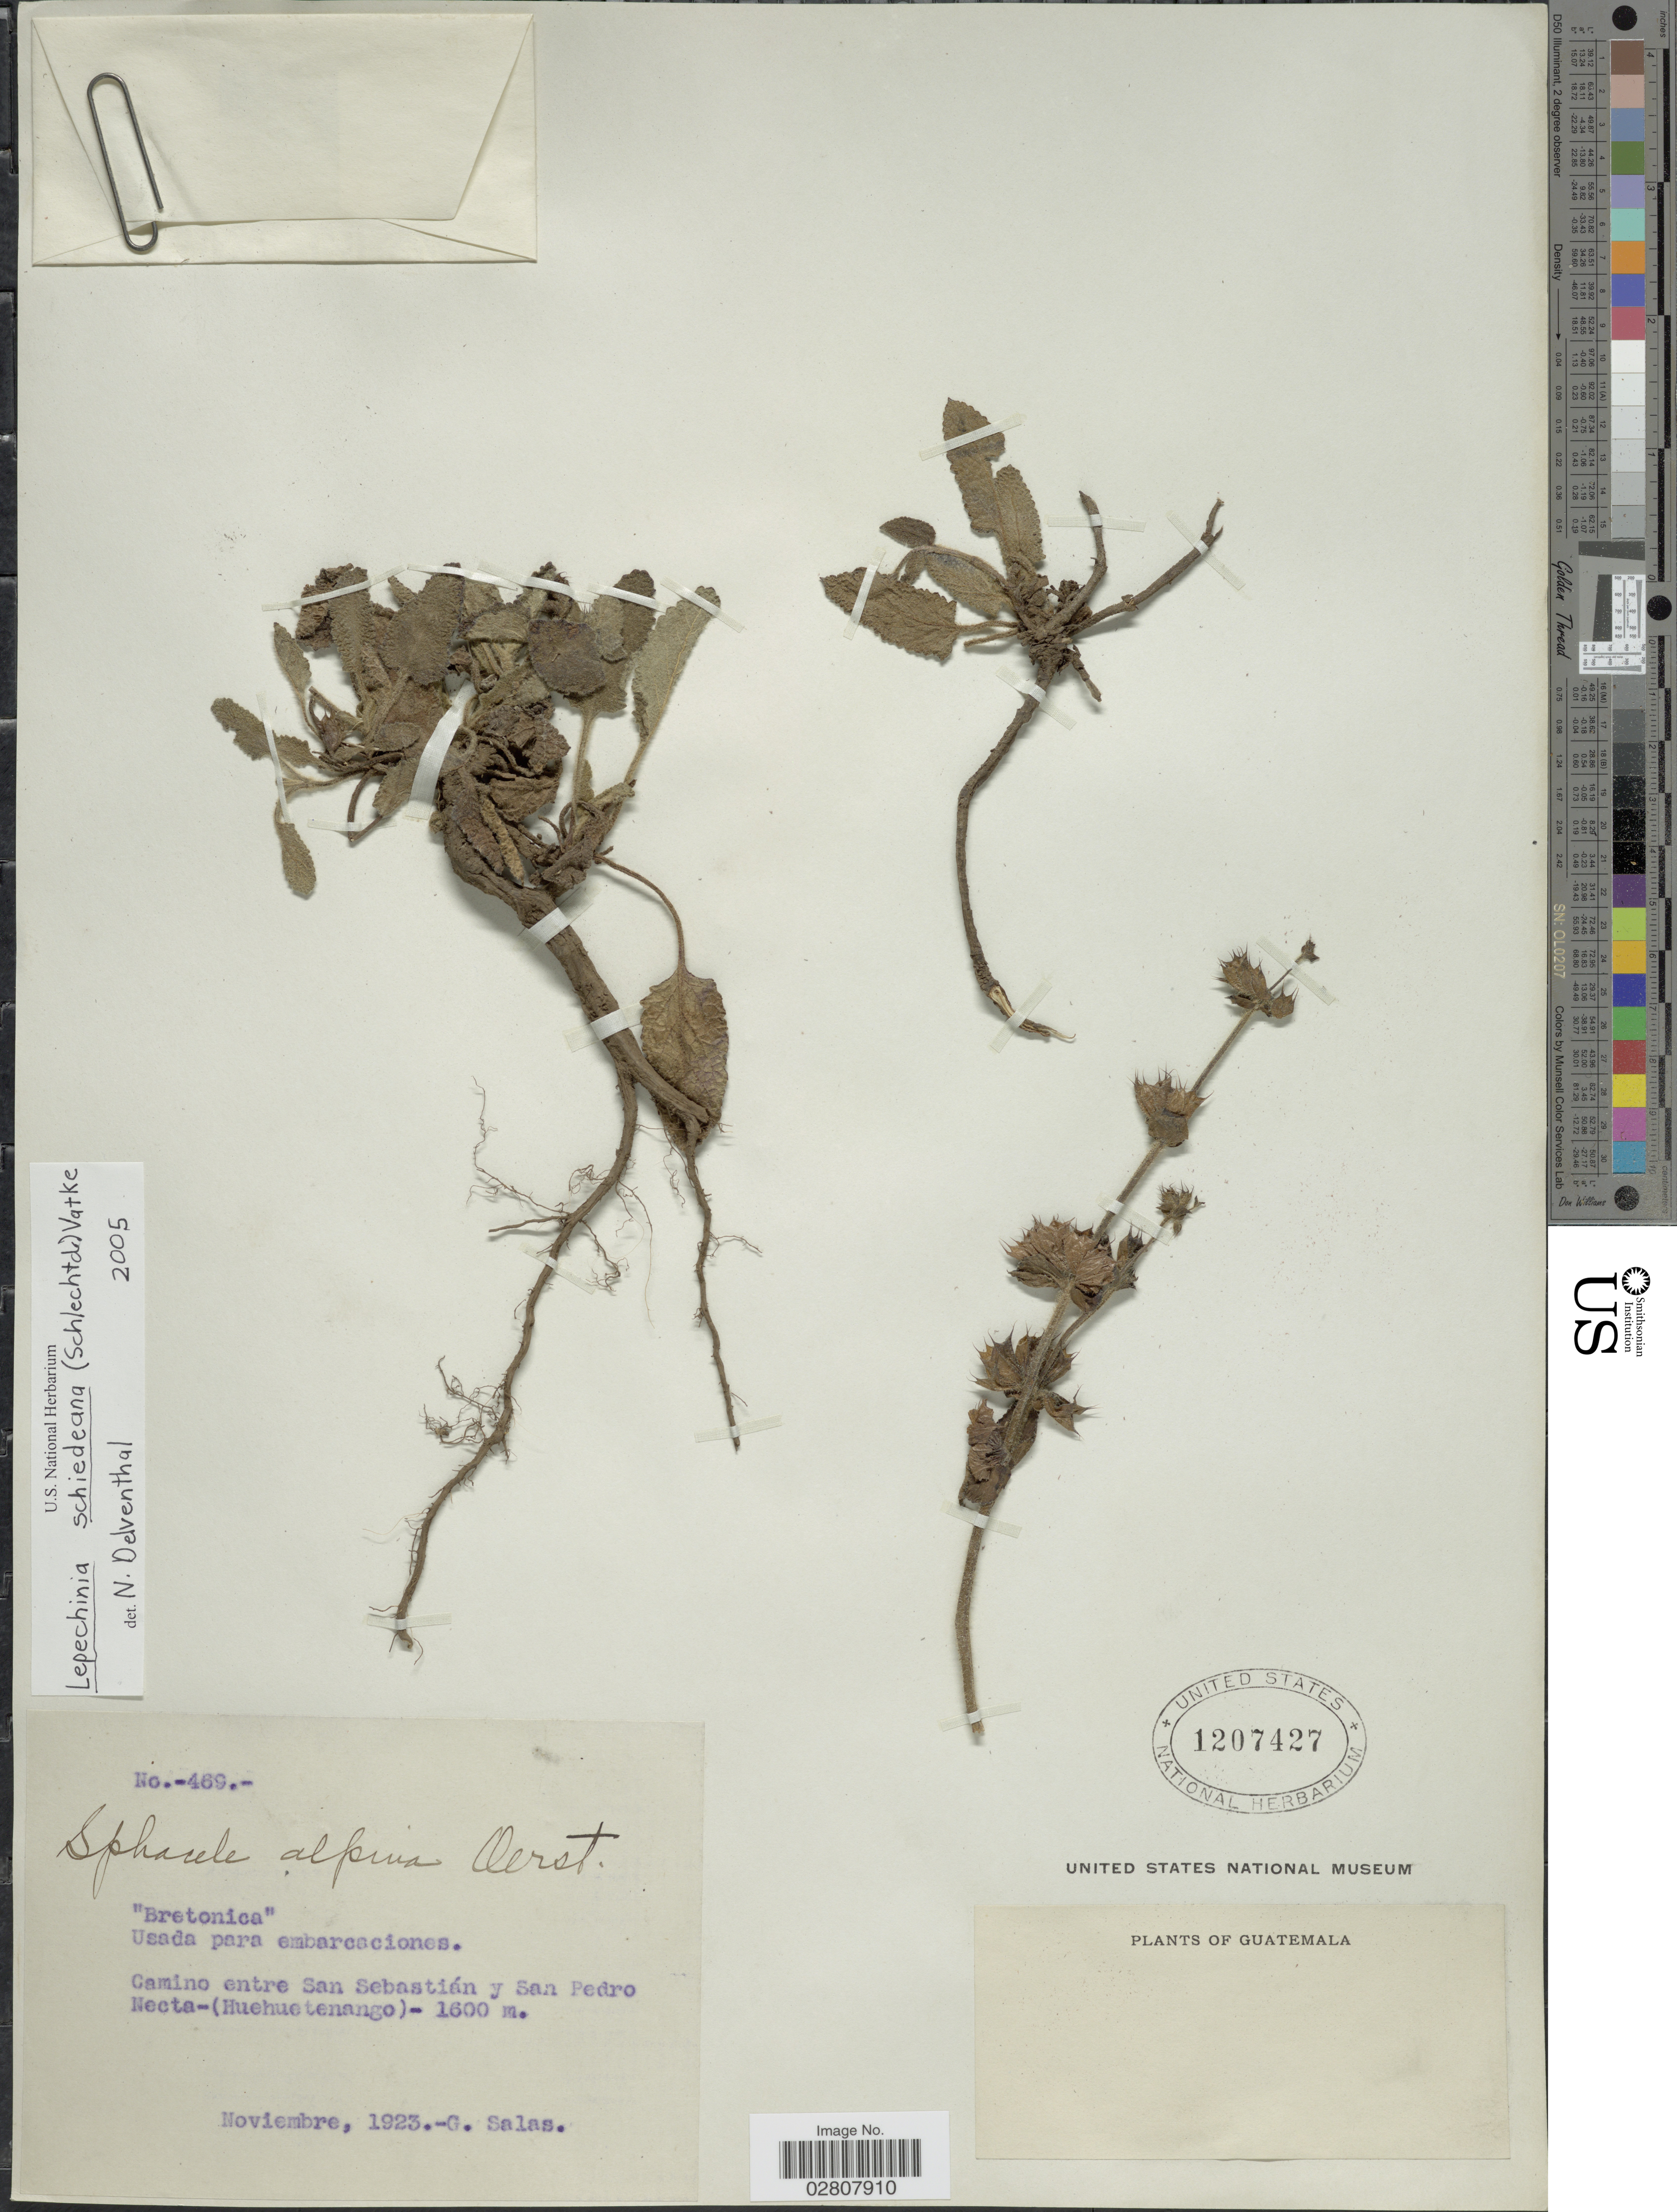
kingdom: Plantae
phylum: Tracheophyta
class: Magnoliopsida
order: Lamiales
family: Lamiaceae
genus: Lepechinia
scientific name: Lepechinia schiedeana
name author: (Schltdl.) Vatke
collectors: G. Salas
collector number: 469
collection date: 1923-11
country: Guatemala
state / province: Huehuetenango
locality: Camino entre San Sebastián y San Pedro Necta.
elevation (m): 1600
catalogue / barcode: US 1207427